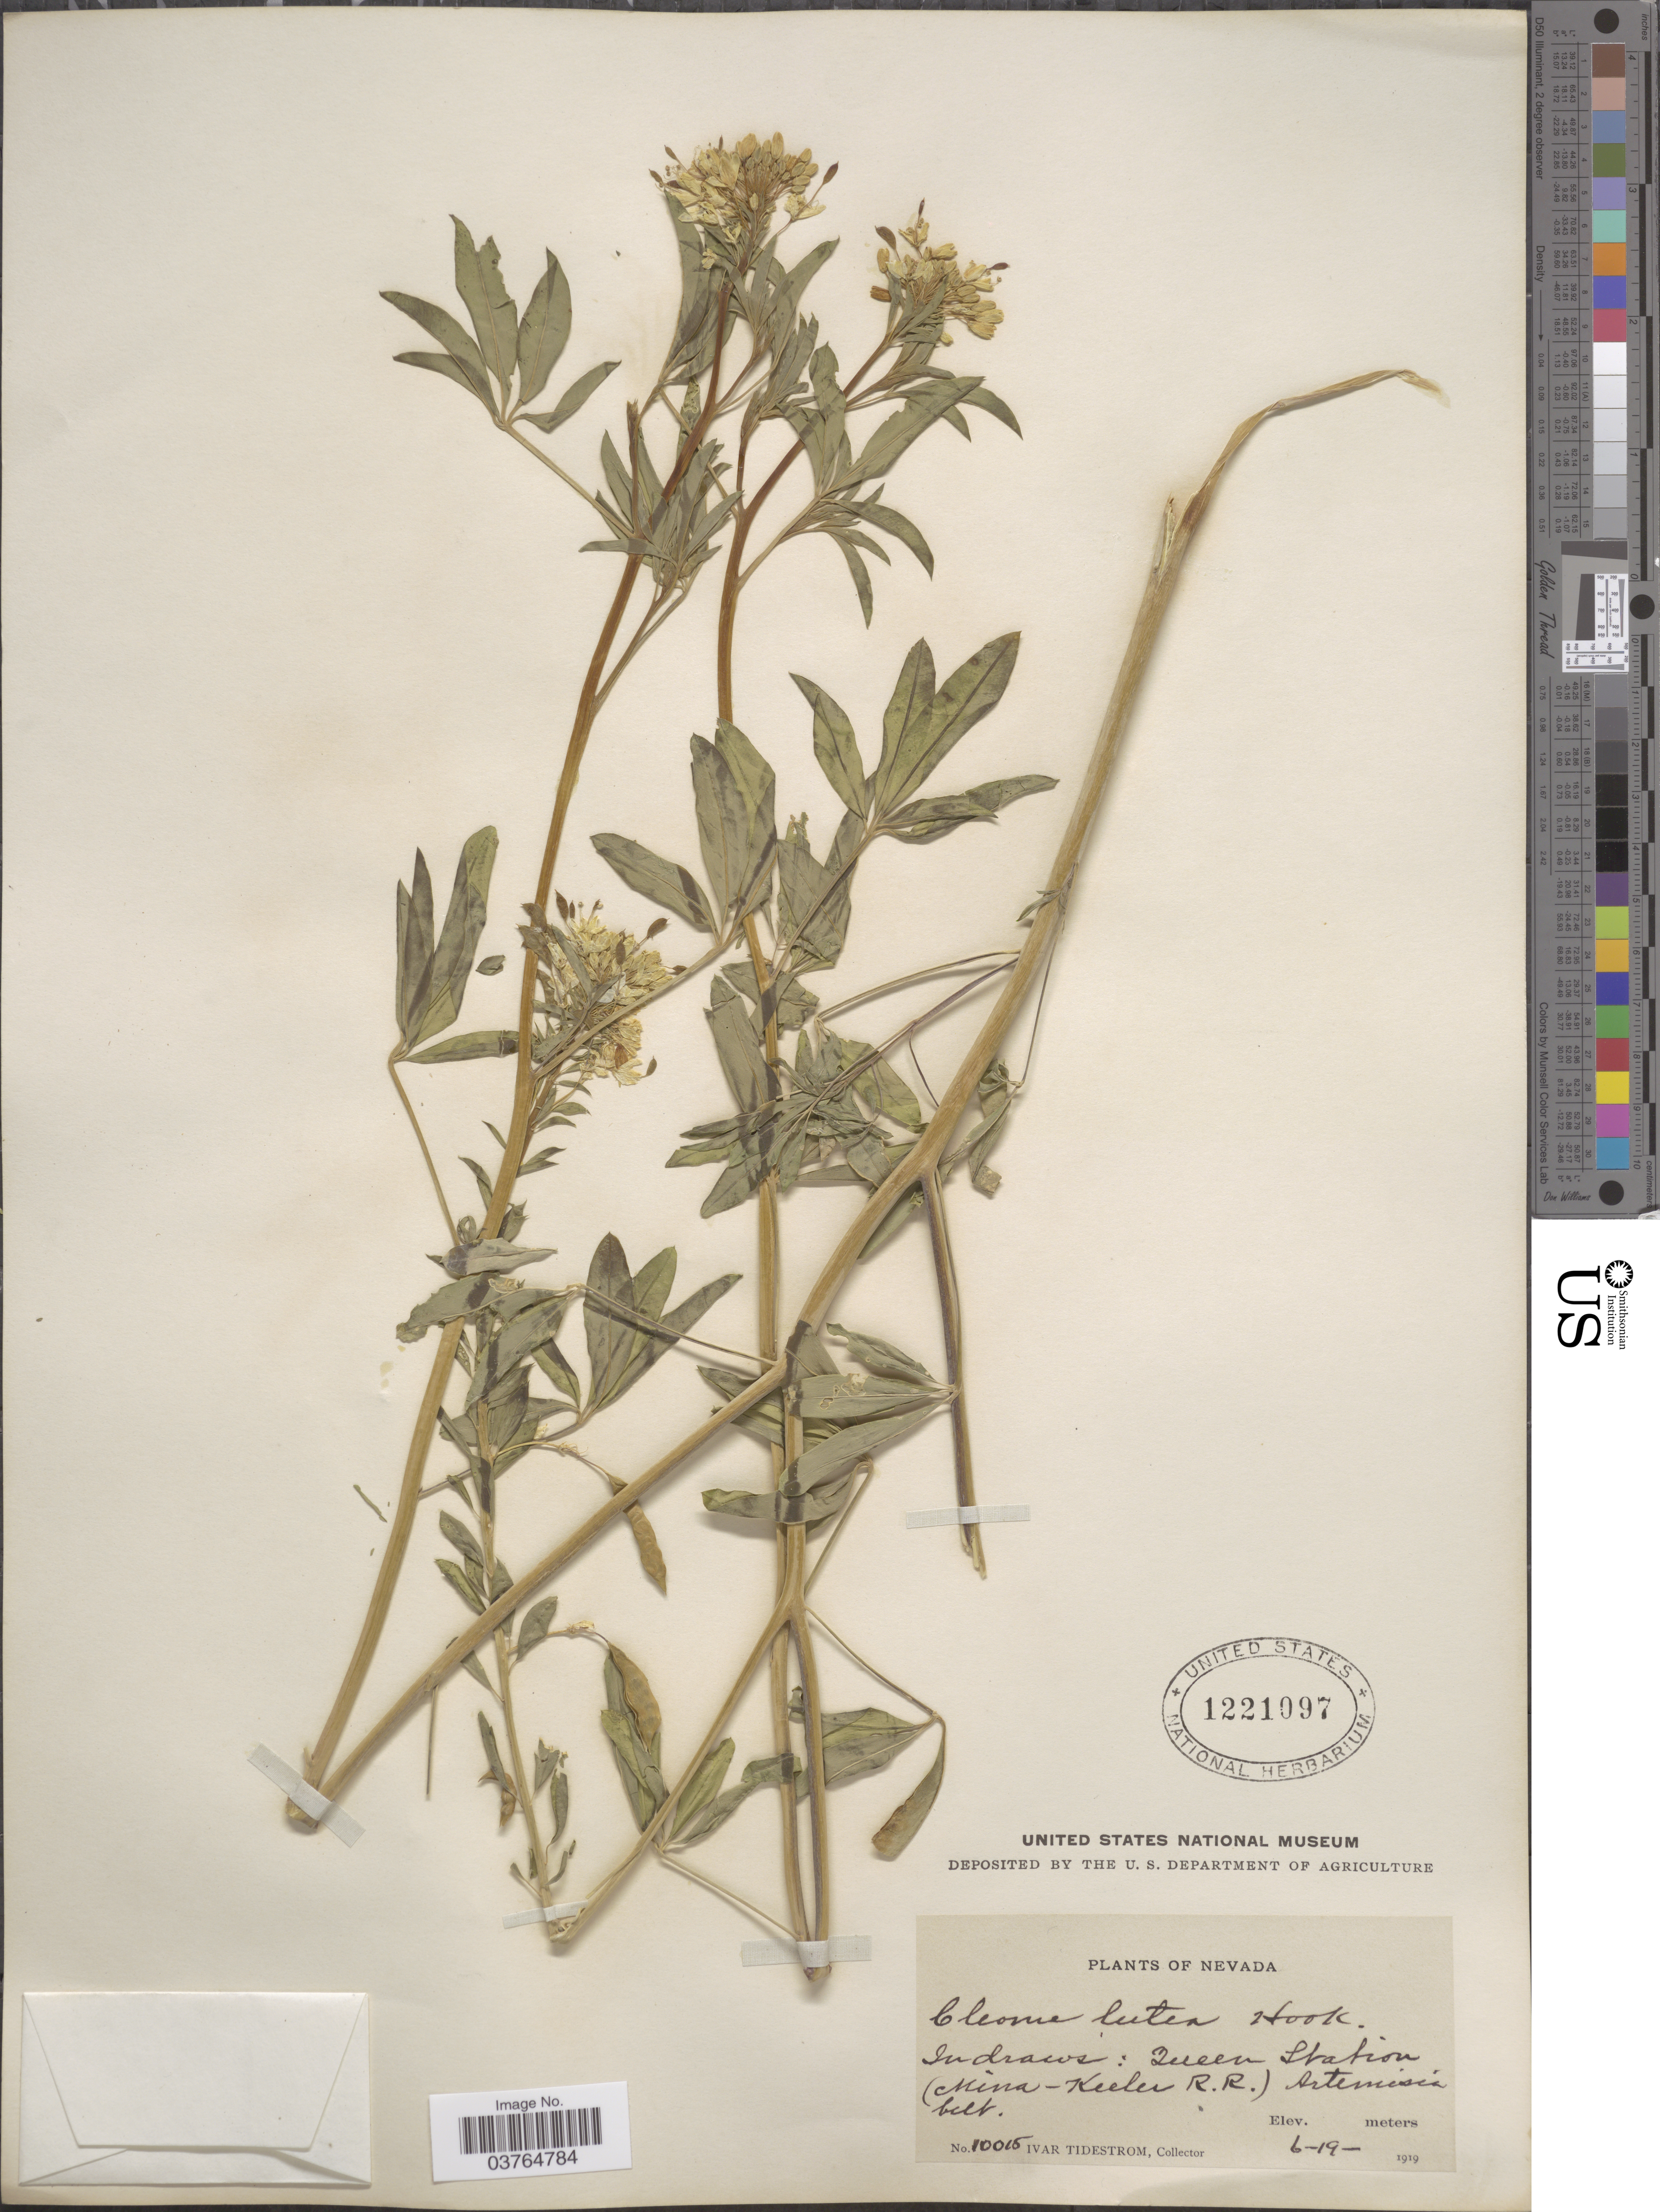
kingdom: Plantae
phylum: Tracheophyta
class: Magnoliopsida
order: Brassicales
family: Cleomaceae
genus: Cleomella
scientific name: Cleomella lutea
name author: (Hook.) Roalson & J.C. Hall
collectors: I. F. Tidestrom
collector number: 10015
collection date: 1919-06-19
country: United States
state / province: Nevada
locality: Queen Station (Mina-Keeler R.R.) Artemisia belt.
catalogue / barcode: US 1221097